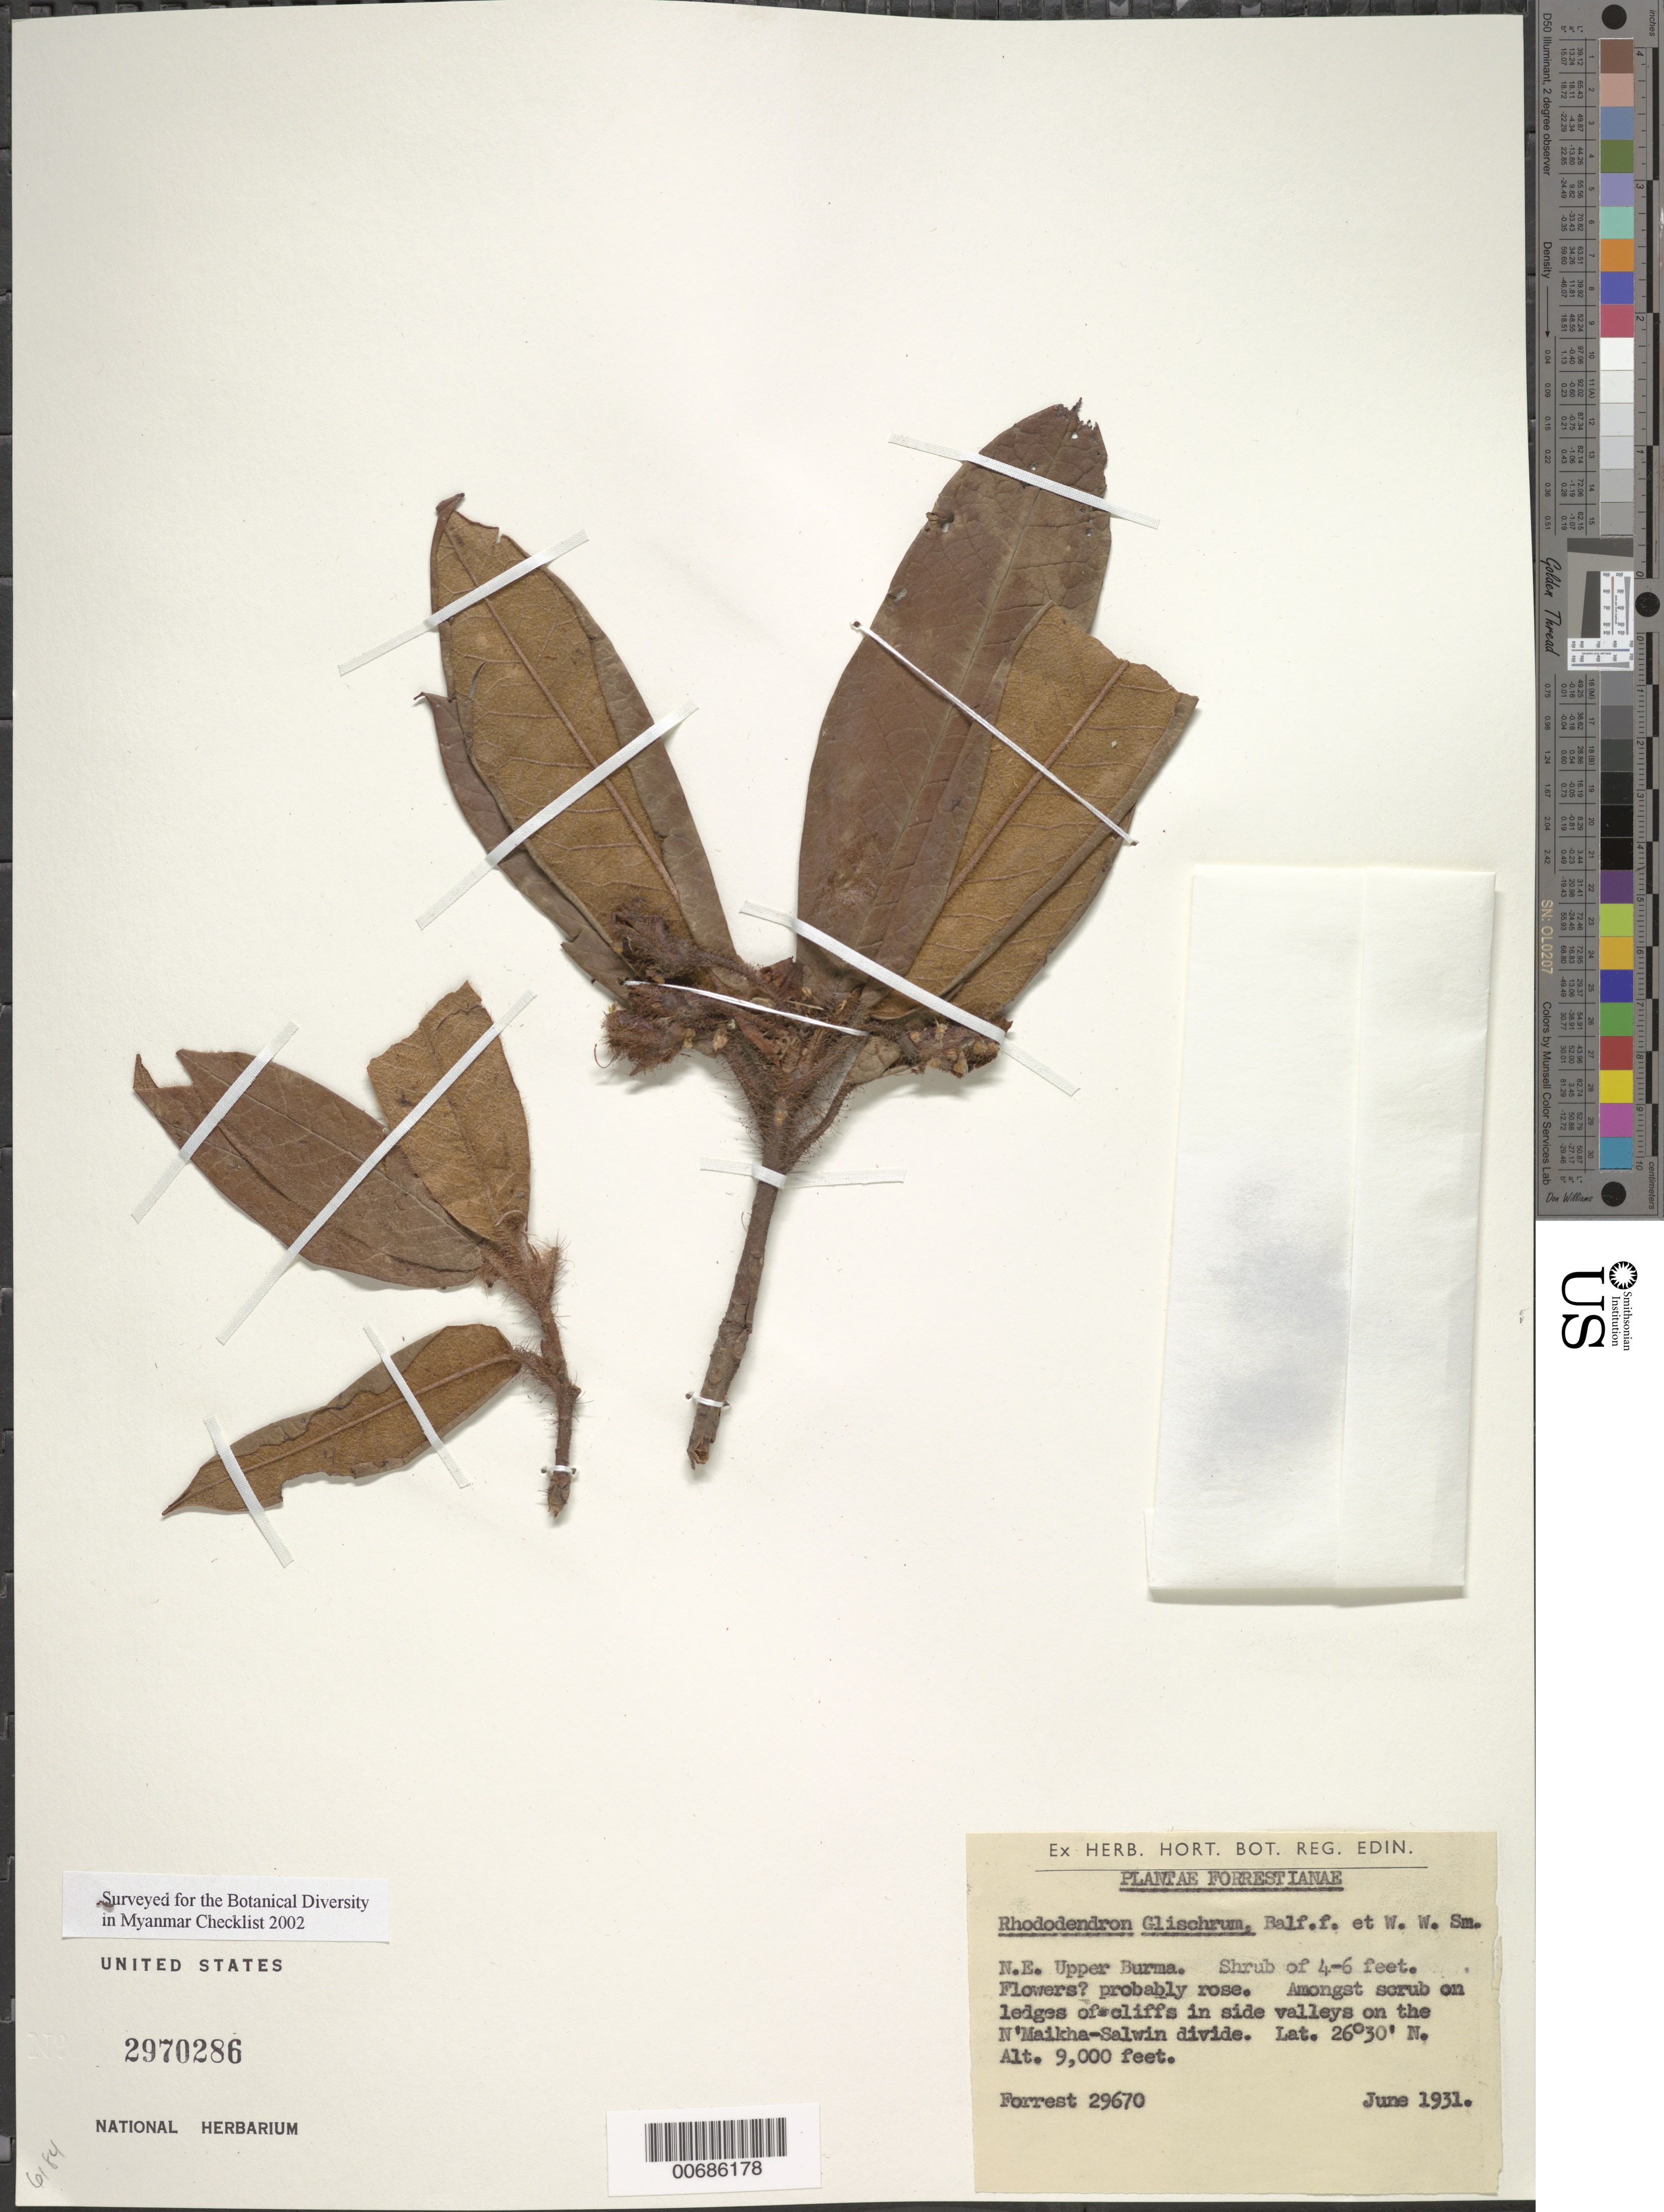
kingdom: Plantae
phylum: Tracheophyta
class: Magnoliopsida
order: Ericales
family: Ericaceae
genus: Rhododendron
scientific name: Rhododendron glischrum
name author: Balf. f. & W.W. Sm.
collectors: G. Forrest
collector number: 29670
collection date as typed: Jun 1931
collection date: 1931-06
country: Myanmar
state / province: Kachin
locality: N'Maikha-Salwin Divide, W flank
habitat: Scrub on ledges of cliffs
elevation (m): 2743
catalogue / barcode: US 2970286